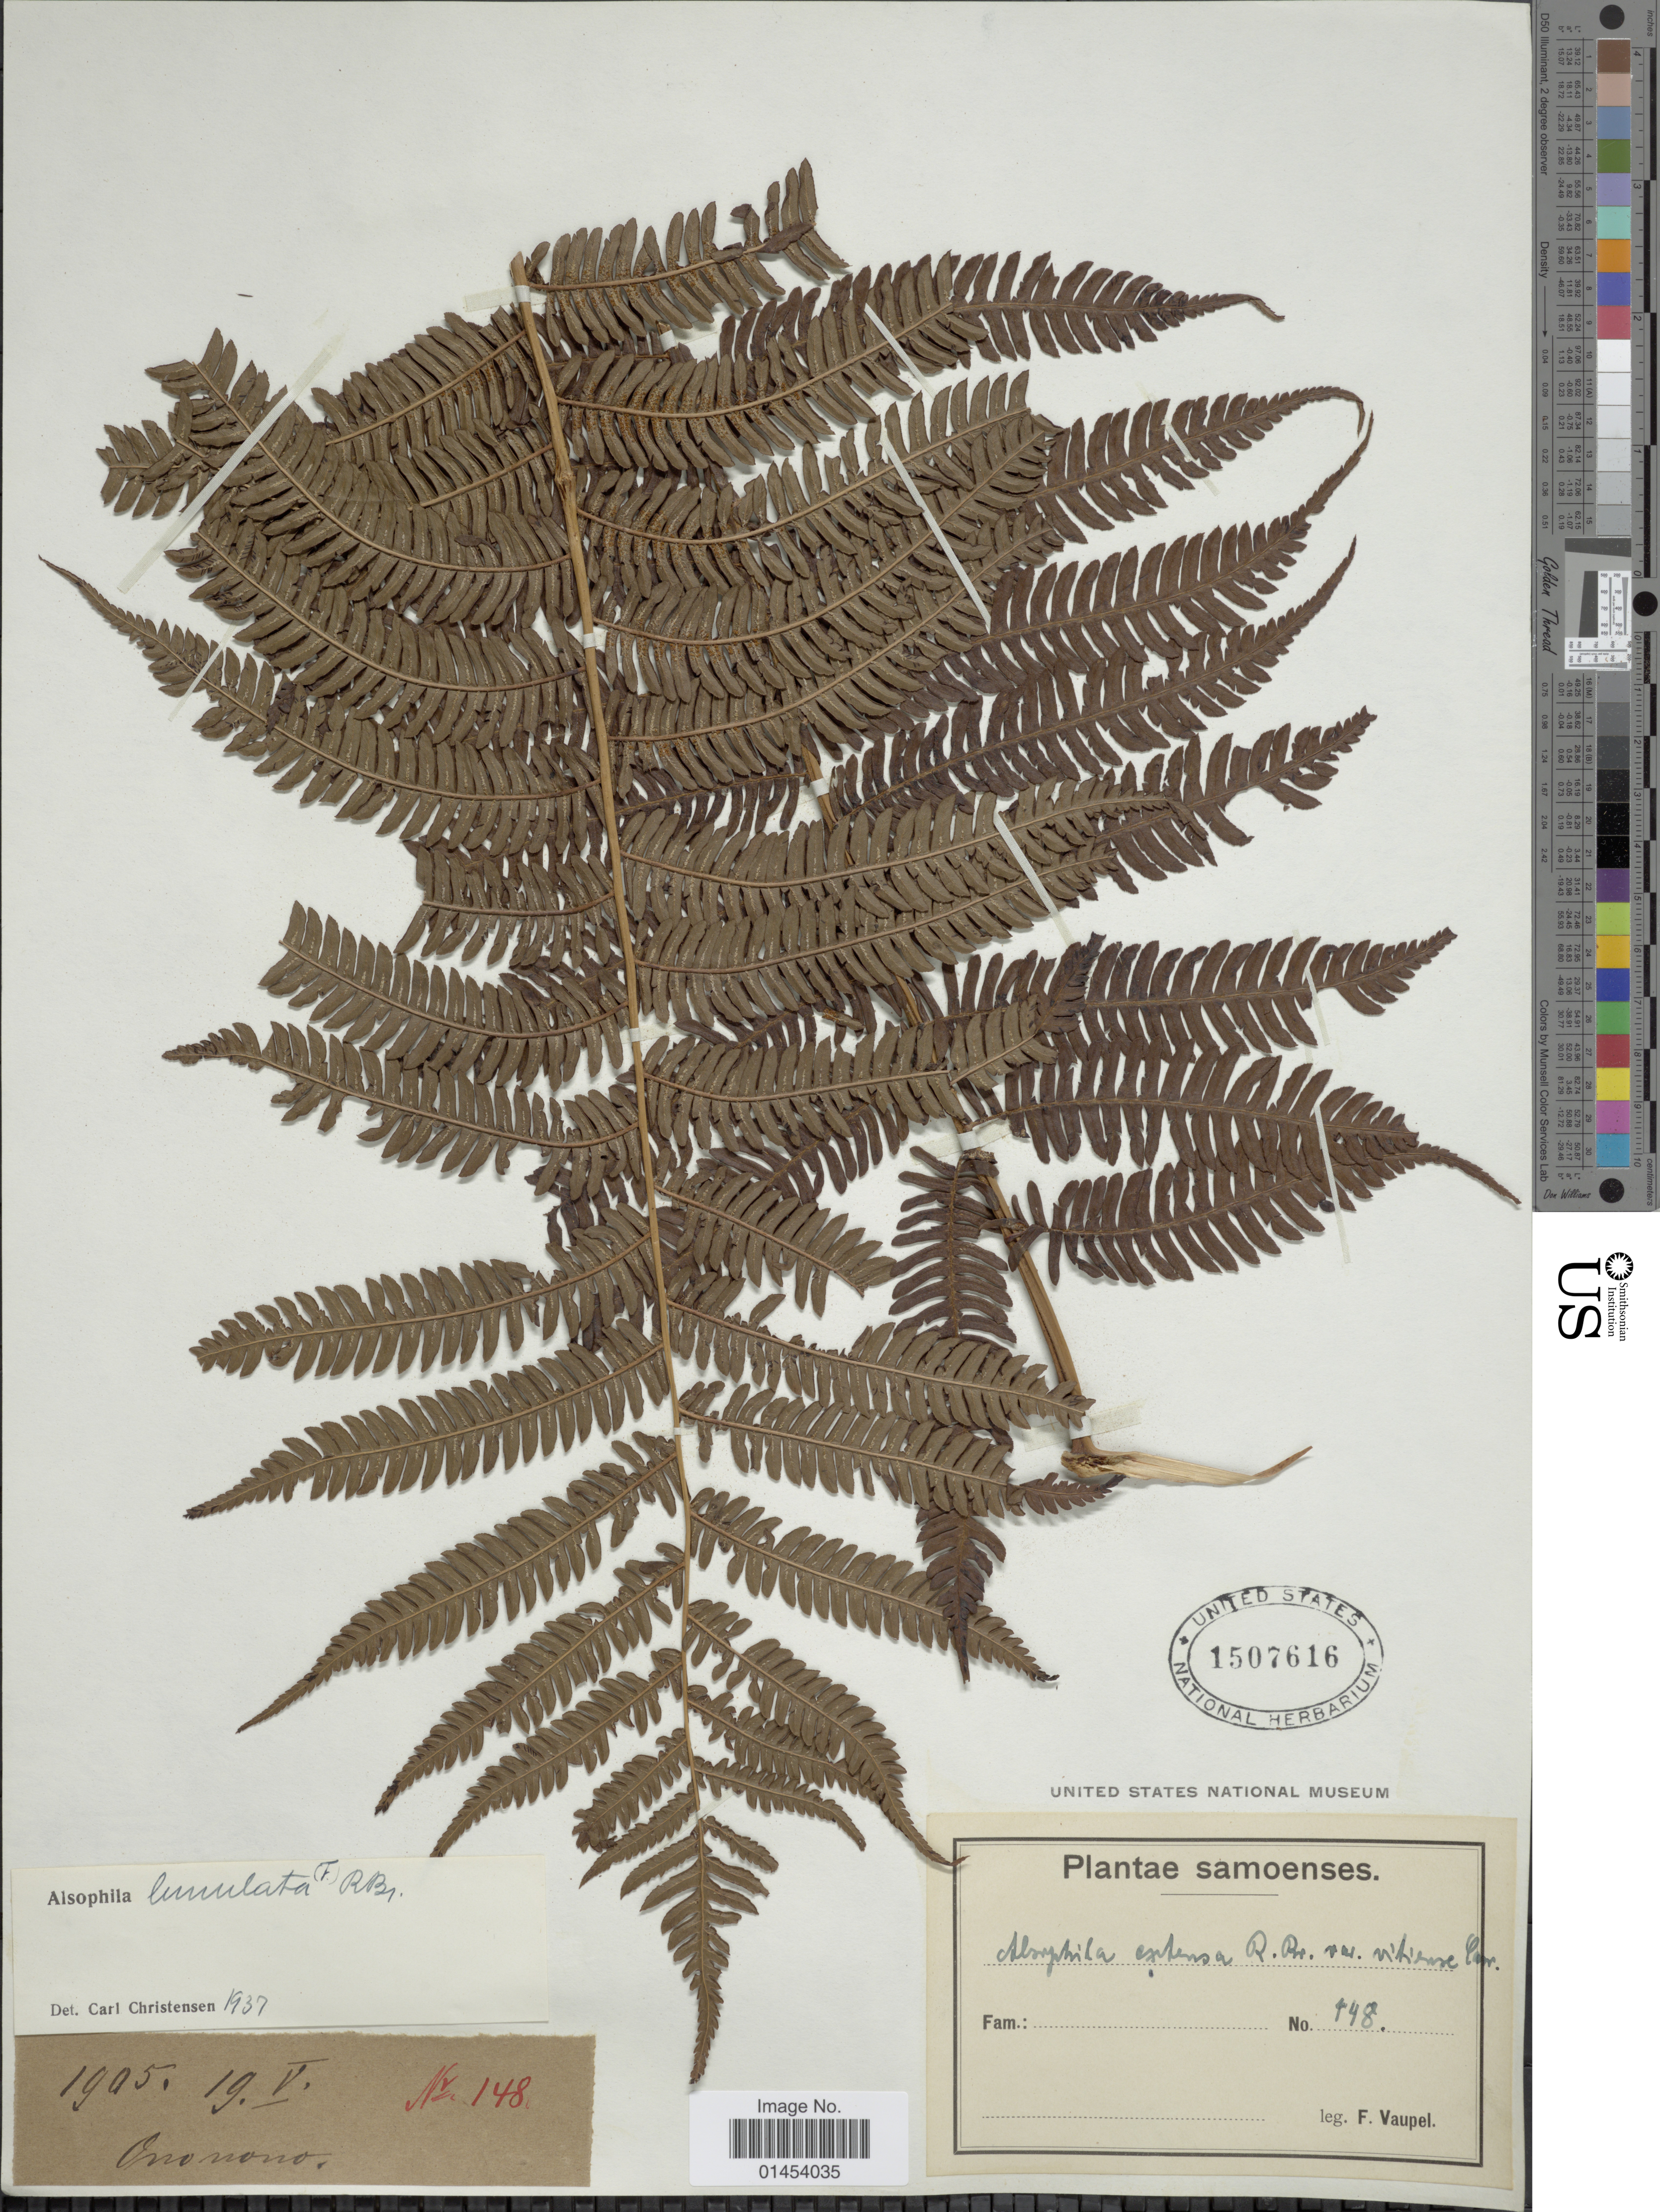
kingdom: Plantae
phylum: Tracheophyta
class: Polypodiopsida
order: Cyatheales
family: Cyatheaceae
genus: Cyathea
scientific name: Cyathea lunulata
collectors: F. Vaupel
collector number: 148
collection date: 1905-05-19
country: Samoa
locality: Ononono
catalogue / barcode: US 1507616